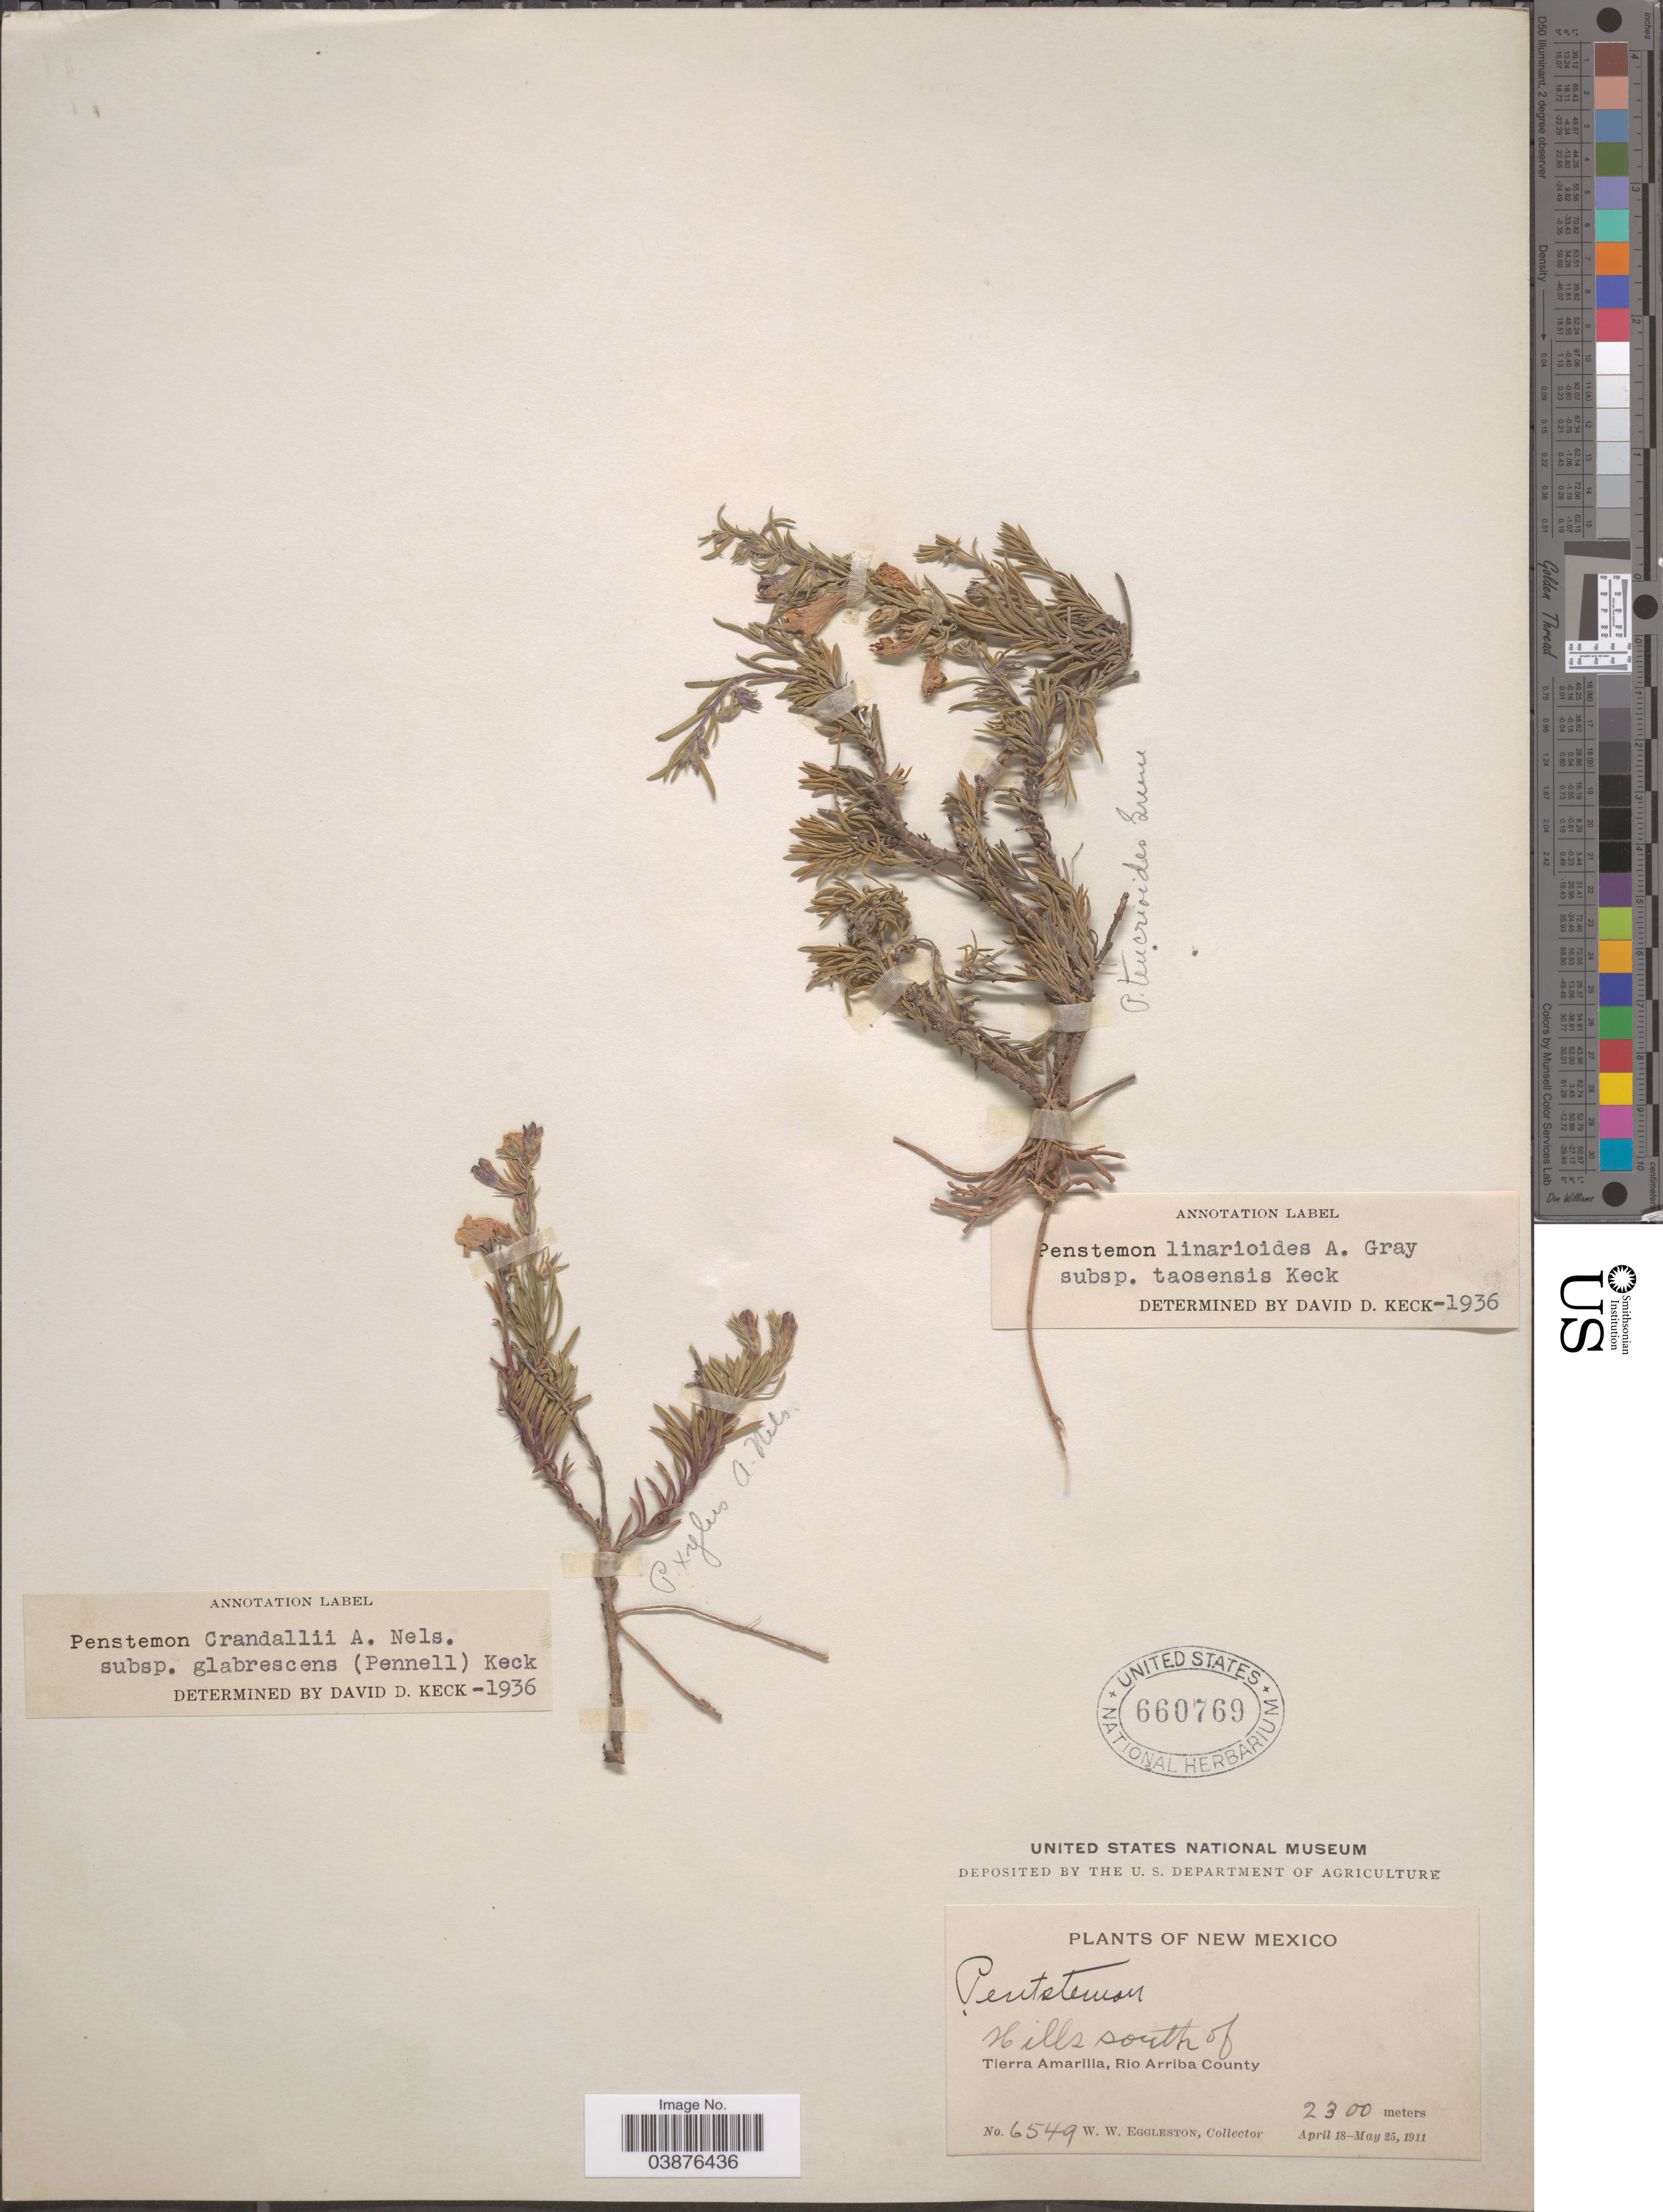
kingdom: Plantae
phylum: Tracheophyta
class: Magnoliopsida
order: Lamiales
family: Plantaginaceae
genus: Penstemon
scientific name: Penstemon linarioides subsp. taosensis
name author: D.D. Keck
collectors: W. W. Eggleston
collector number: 6549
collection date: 1911-04-18/1911-05-25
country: United States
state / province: New Mexico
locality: Hills south of Tierra Amarilla, Rio Arriba County.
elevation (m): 2300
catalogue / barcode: US 660769